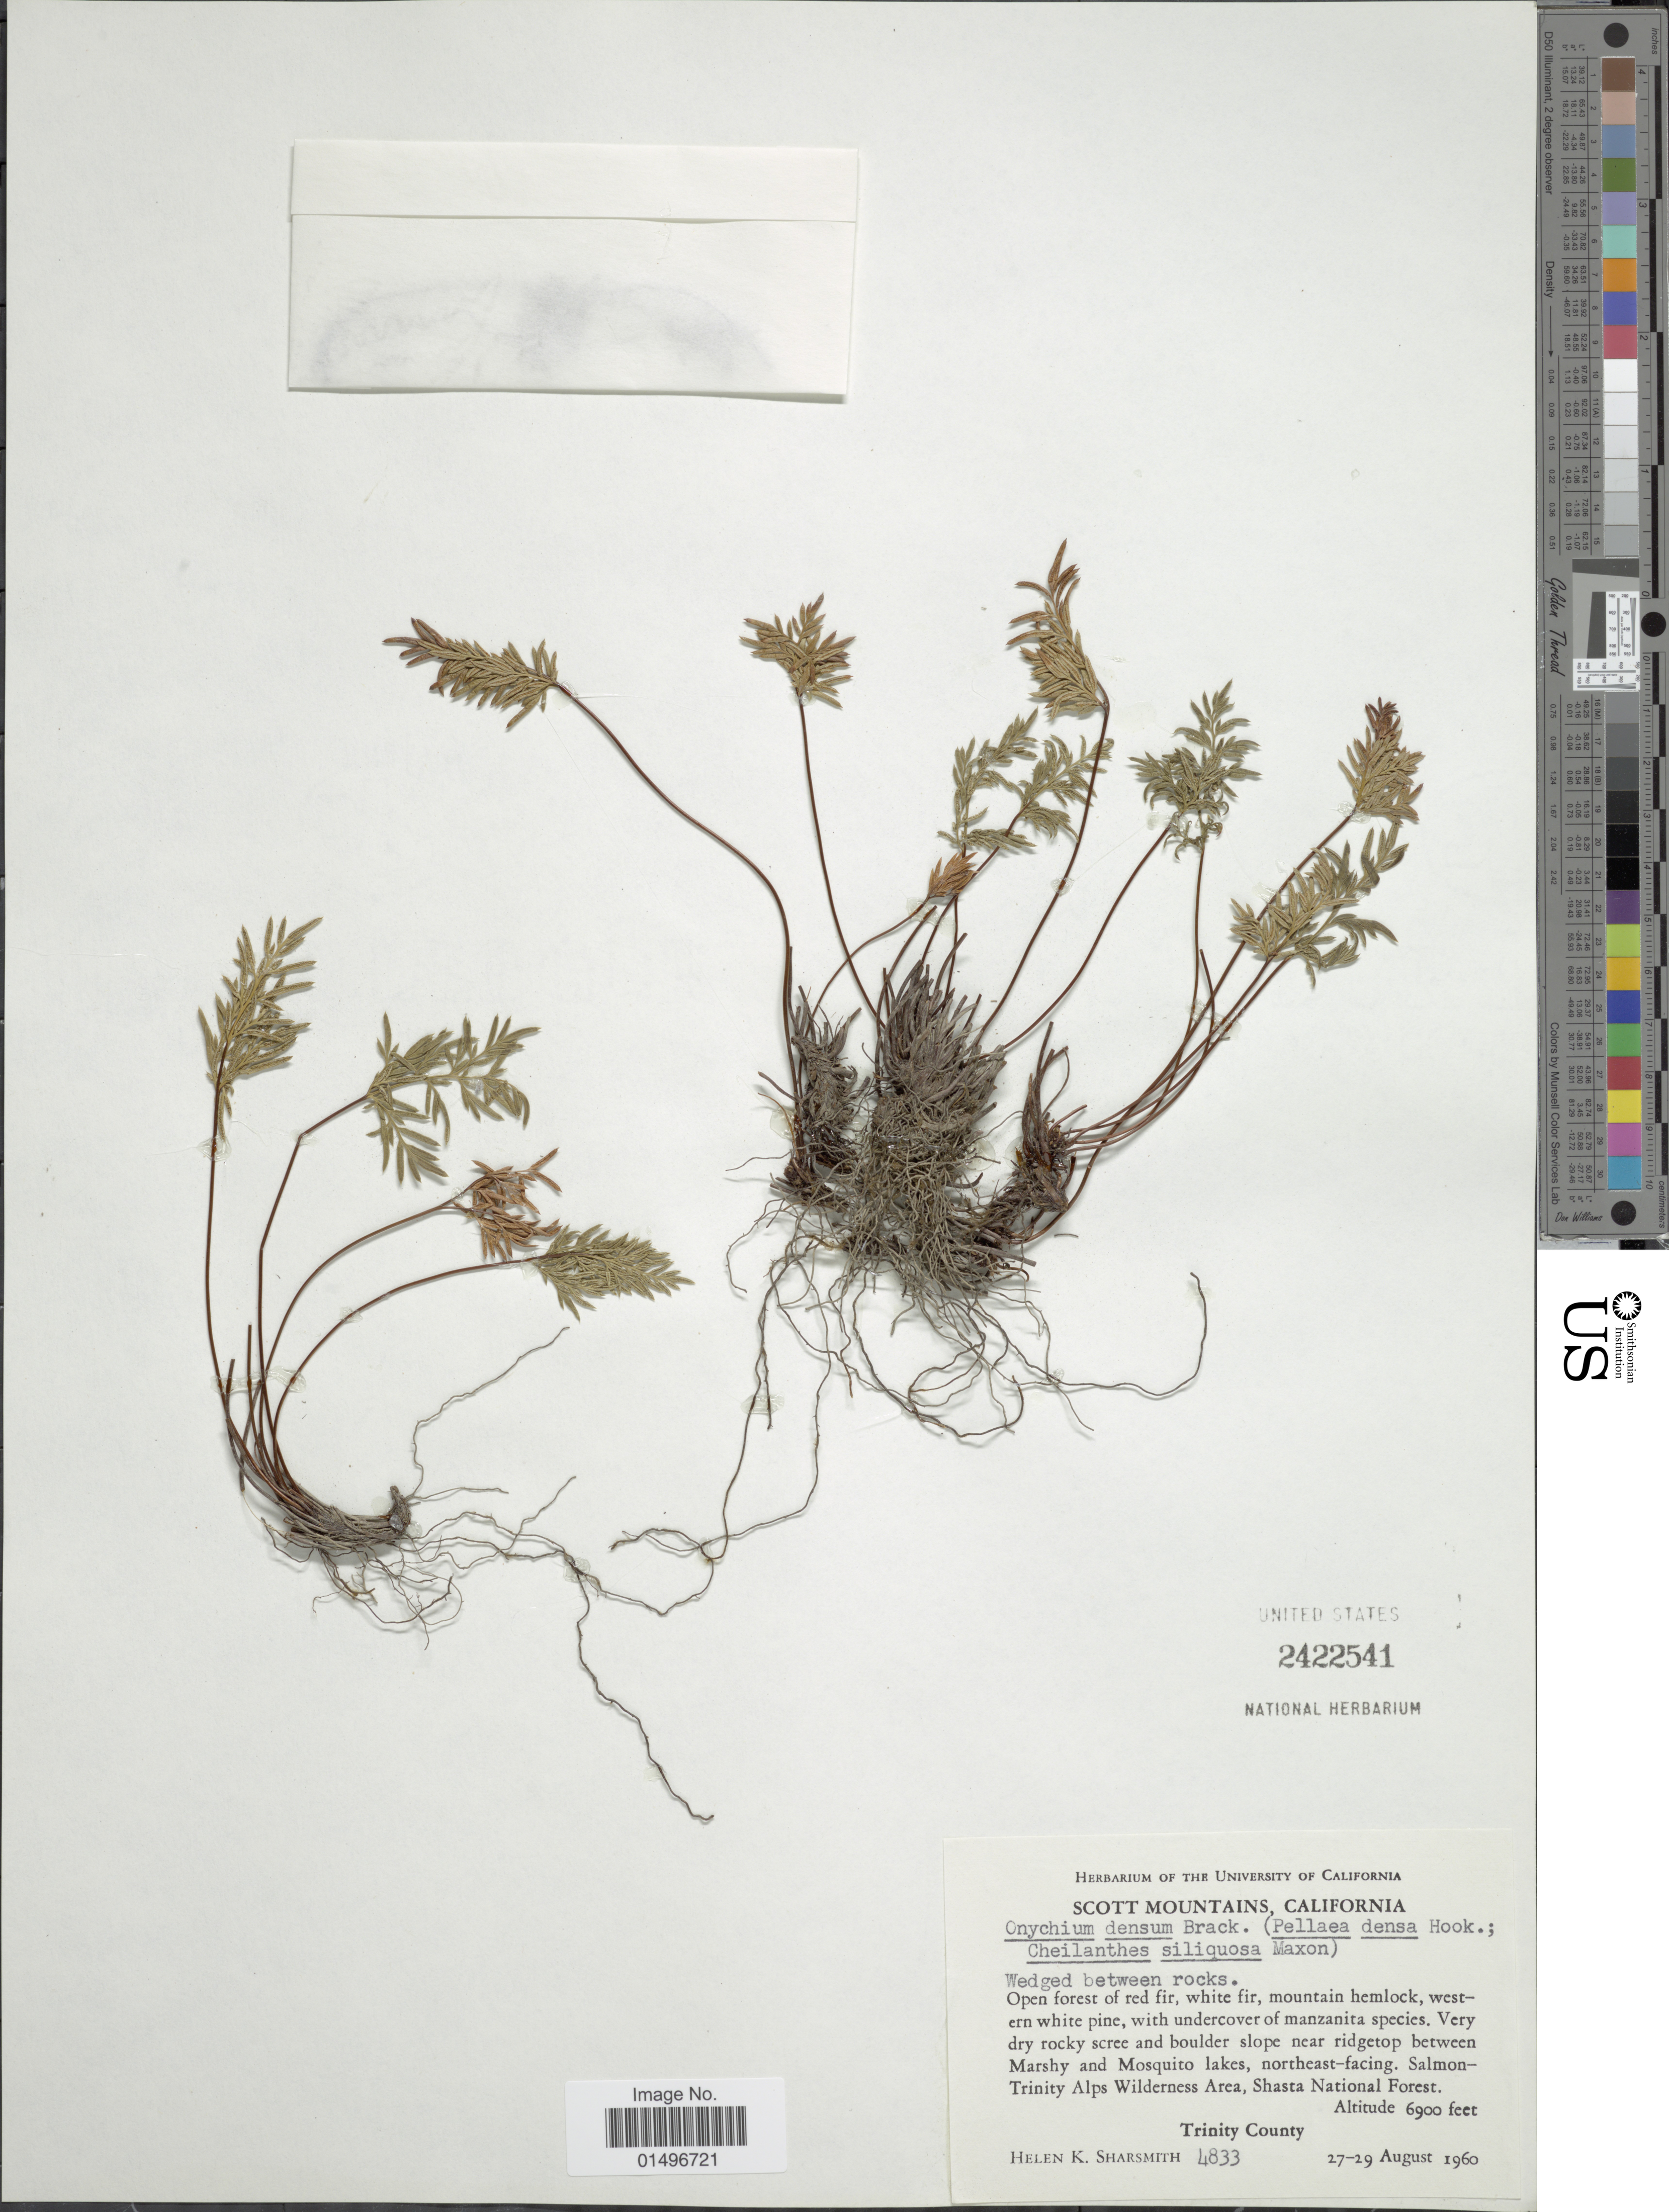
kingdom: Plantae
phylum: Tracheophyta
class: Polypodiopsida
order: Polypodiales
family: Pteridaceae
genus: Aspidotis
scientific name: Aspidotis densa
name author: (Brack.) Lellinger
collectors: H. Sharsmith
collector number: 4833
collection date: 1960-08-27/1960-08-29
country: United States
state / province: California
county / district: Trinity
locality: Scott Mountains, California, between Marshy and Mosquito lakes, northeast-facing. Salmon Trinity Alps Wilderness Area, Shasta National Forest. Trinity County.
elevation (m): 2103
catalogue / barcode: US 2422541